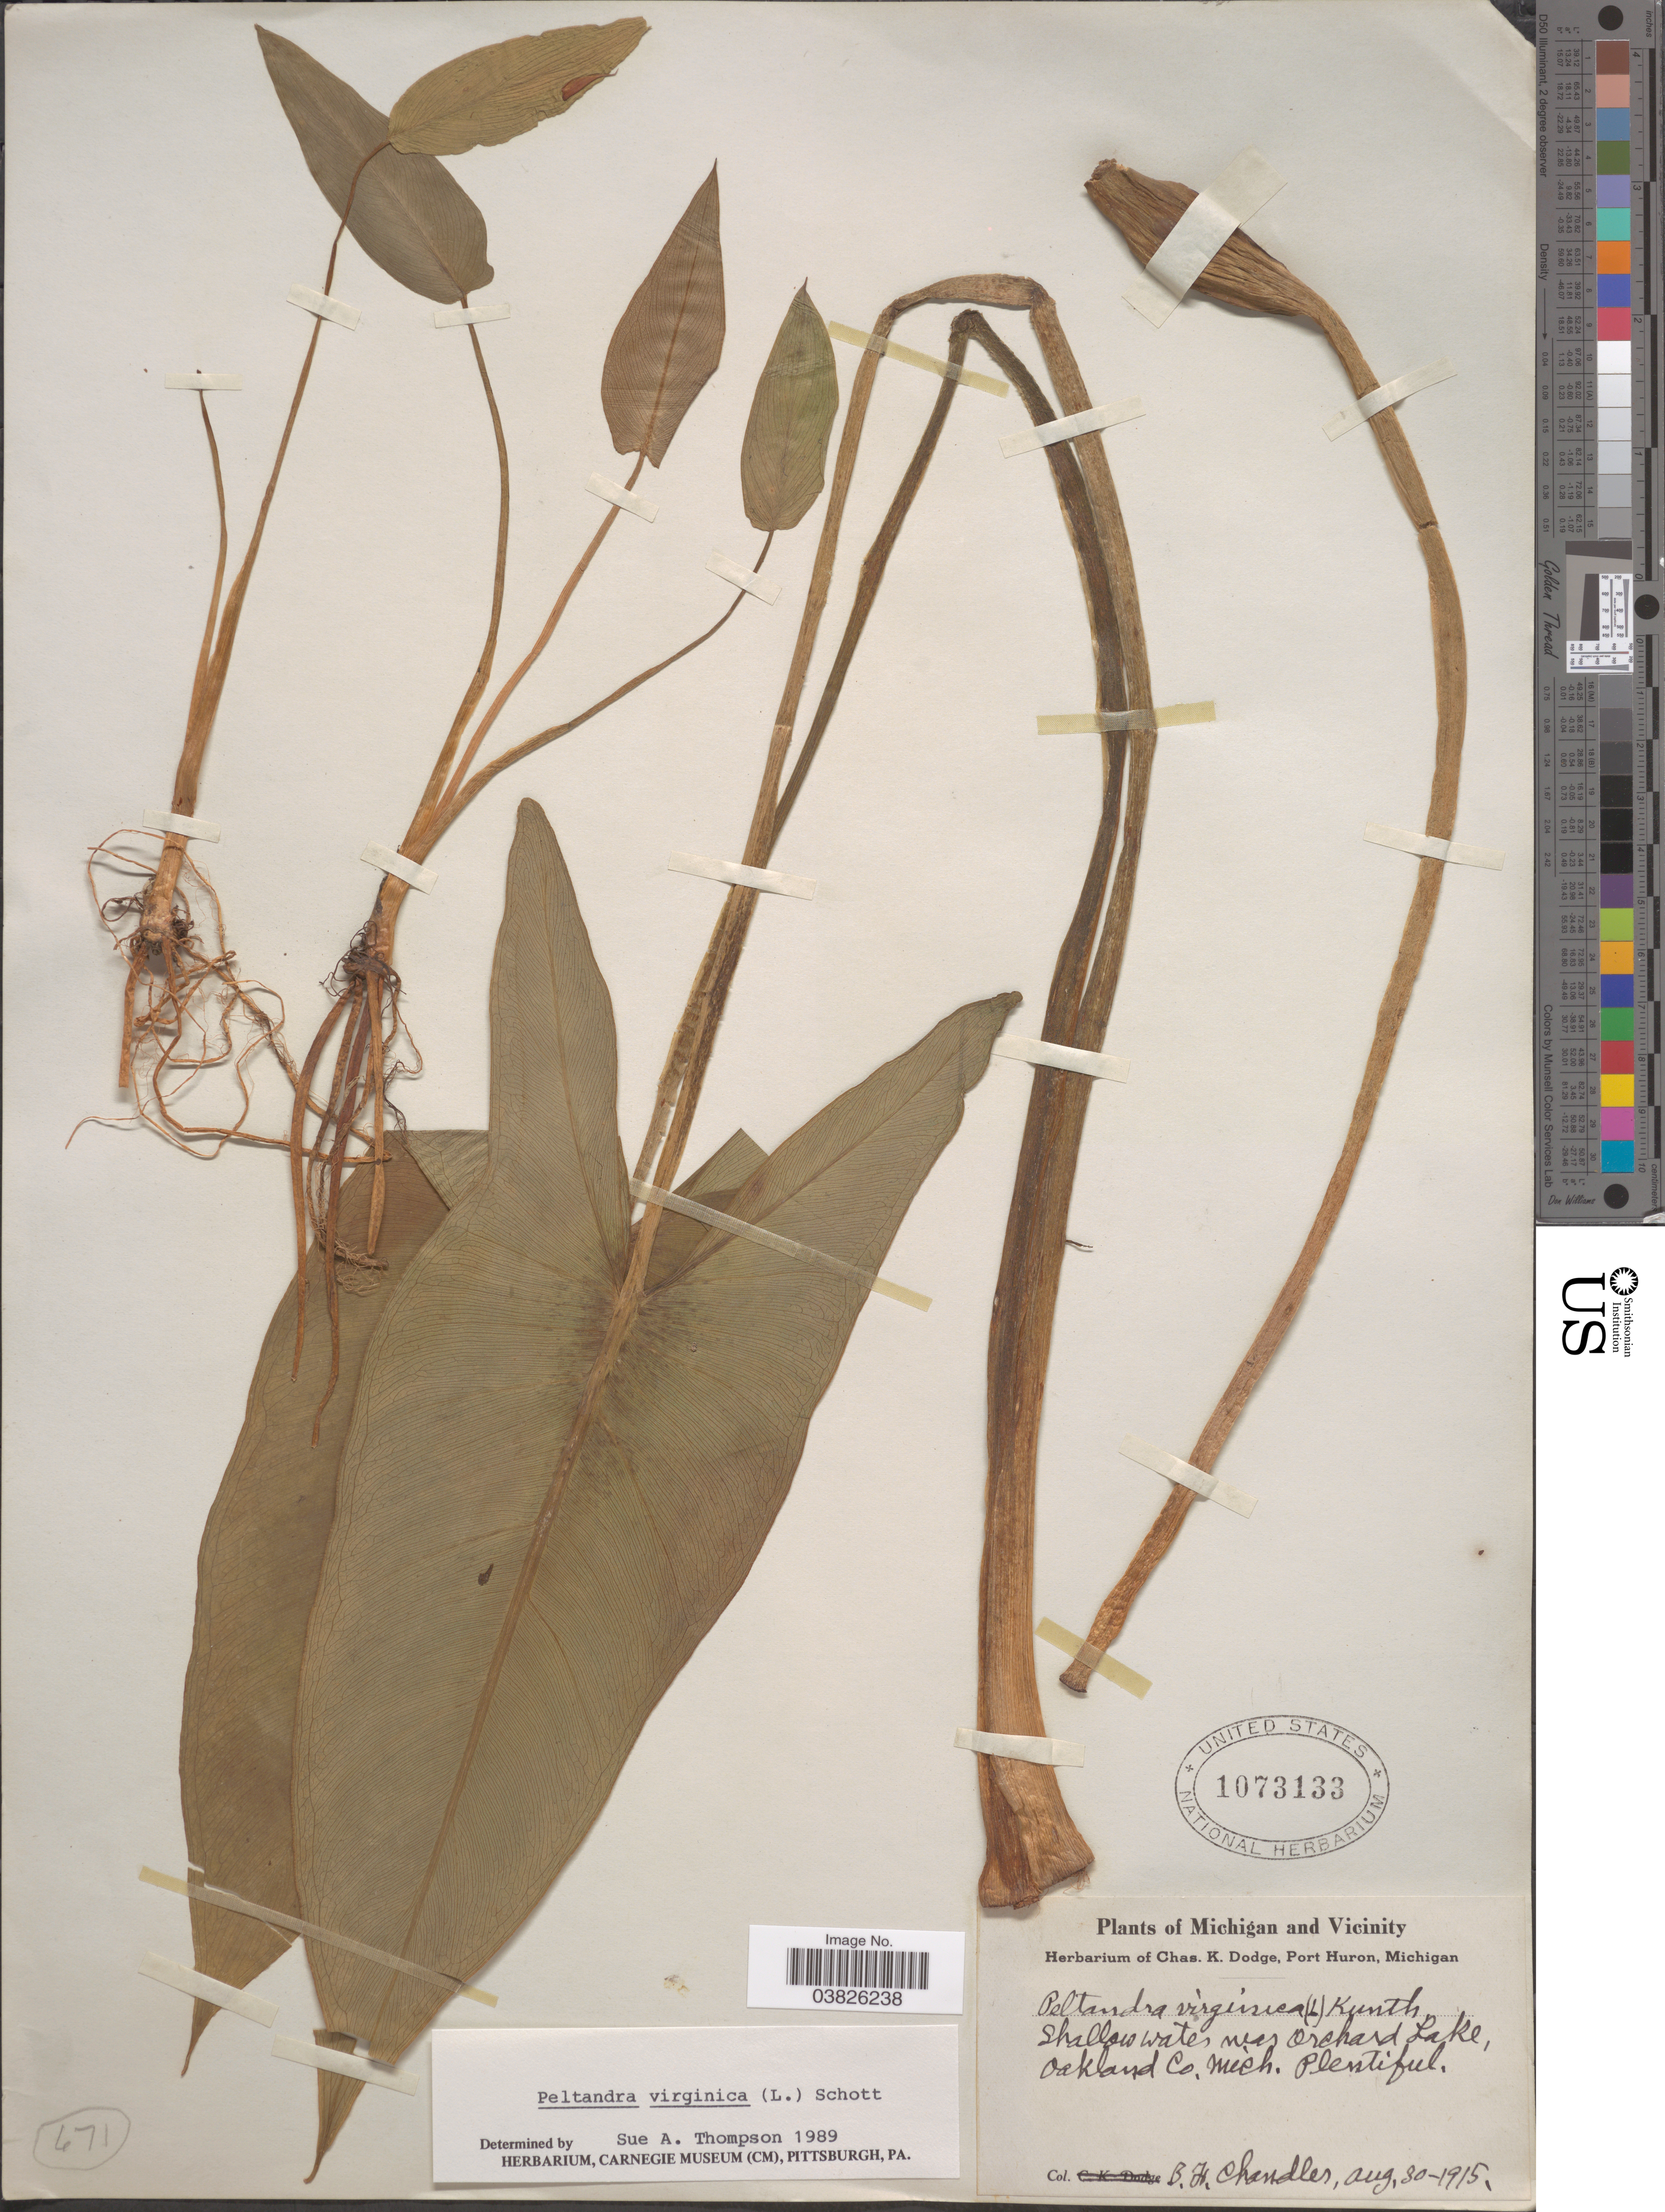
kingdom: Plantae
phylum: Tracheophyta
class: Liliopsida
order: Alismatales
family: Araceae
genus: Peltandra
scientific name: Peltandra virginica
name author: (L.) Schott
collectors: B. F. Chandler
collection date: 1915-08-30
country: United States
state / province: Michigan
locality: Michigan and Vicinity. Near Orchard Lake, Oakland Co.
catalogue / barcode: US 1073133